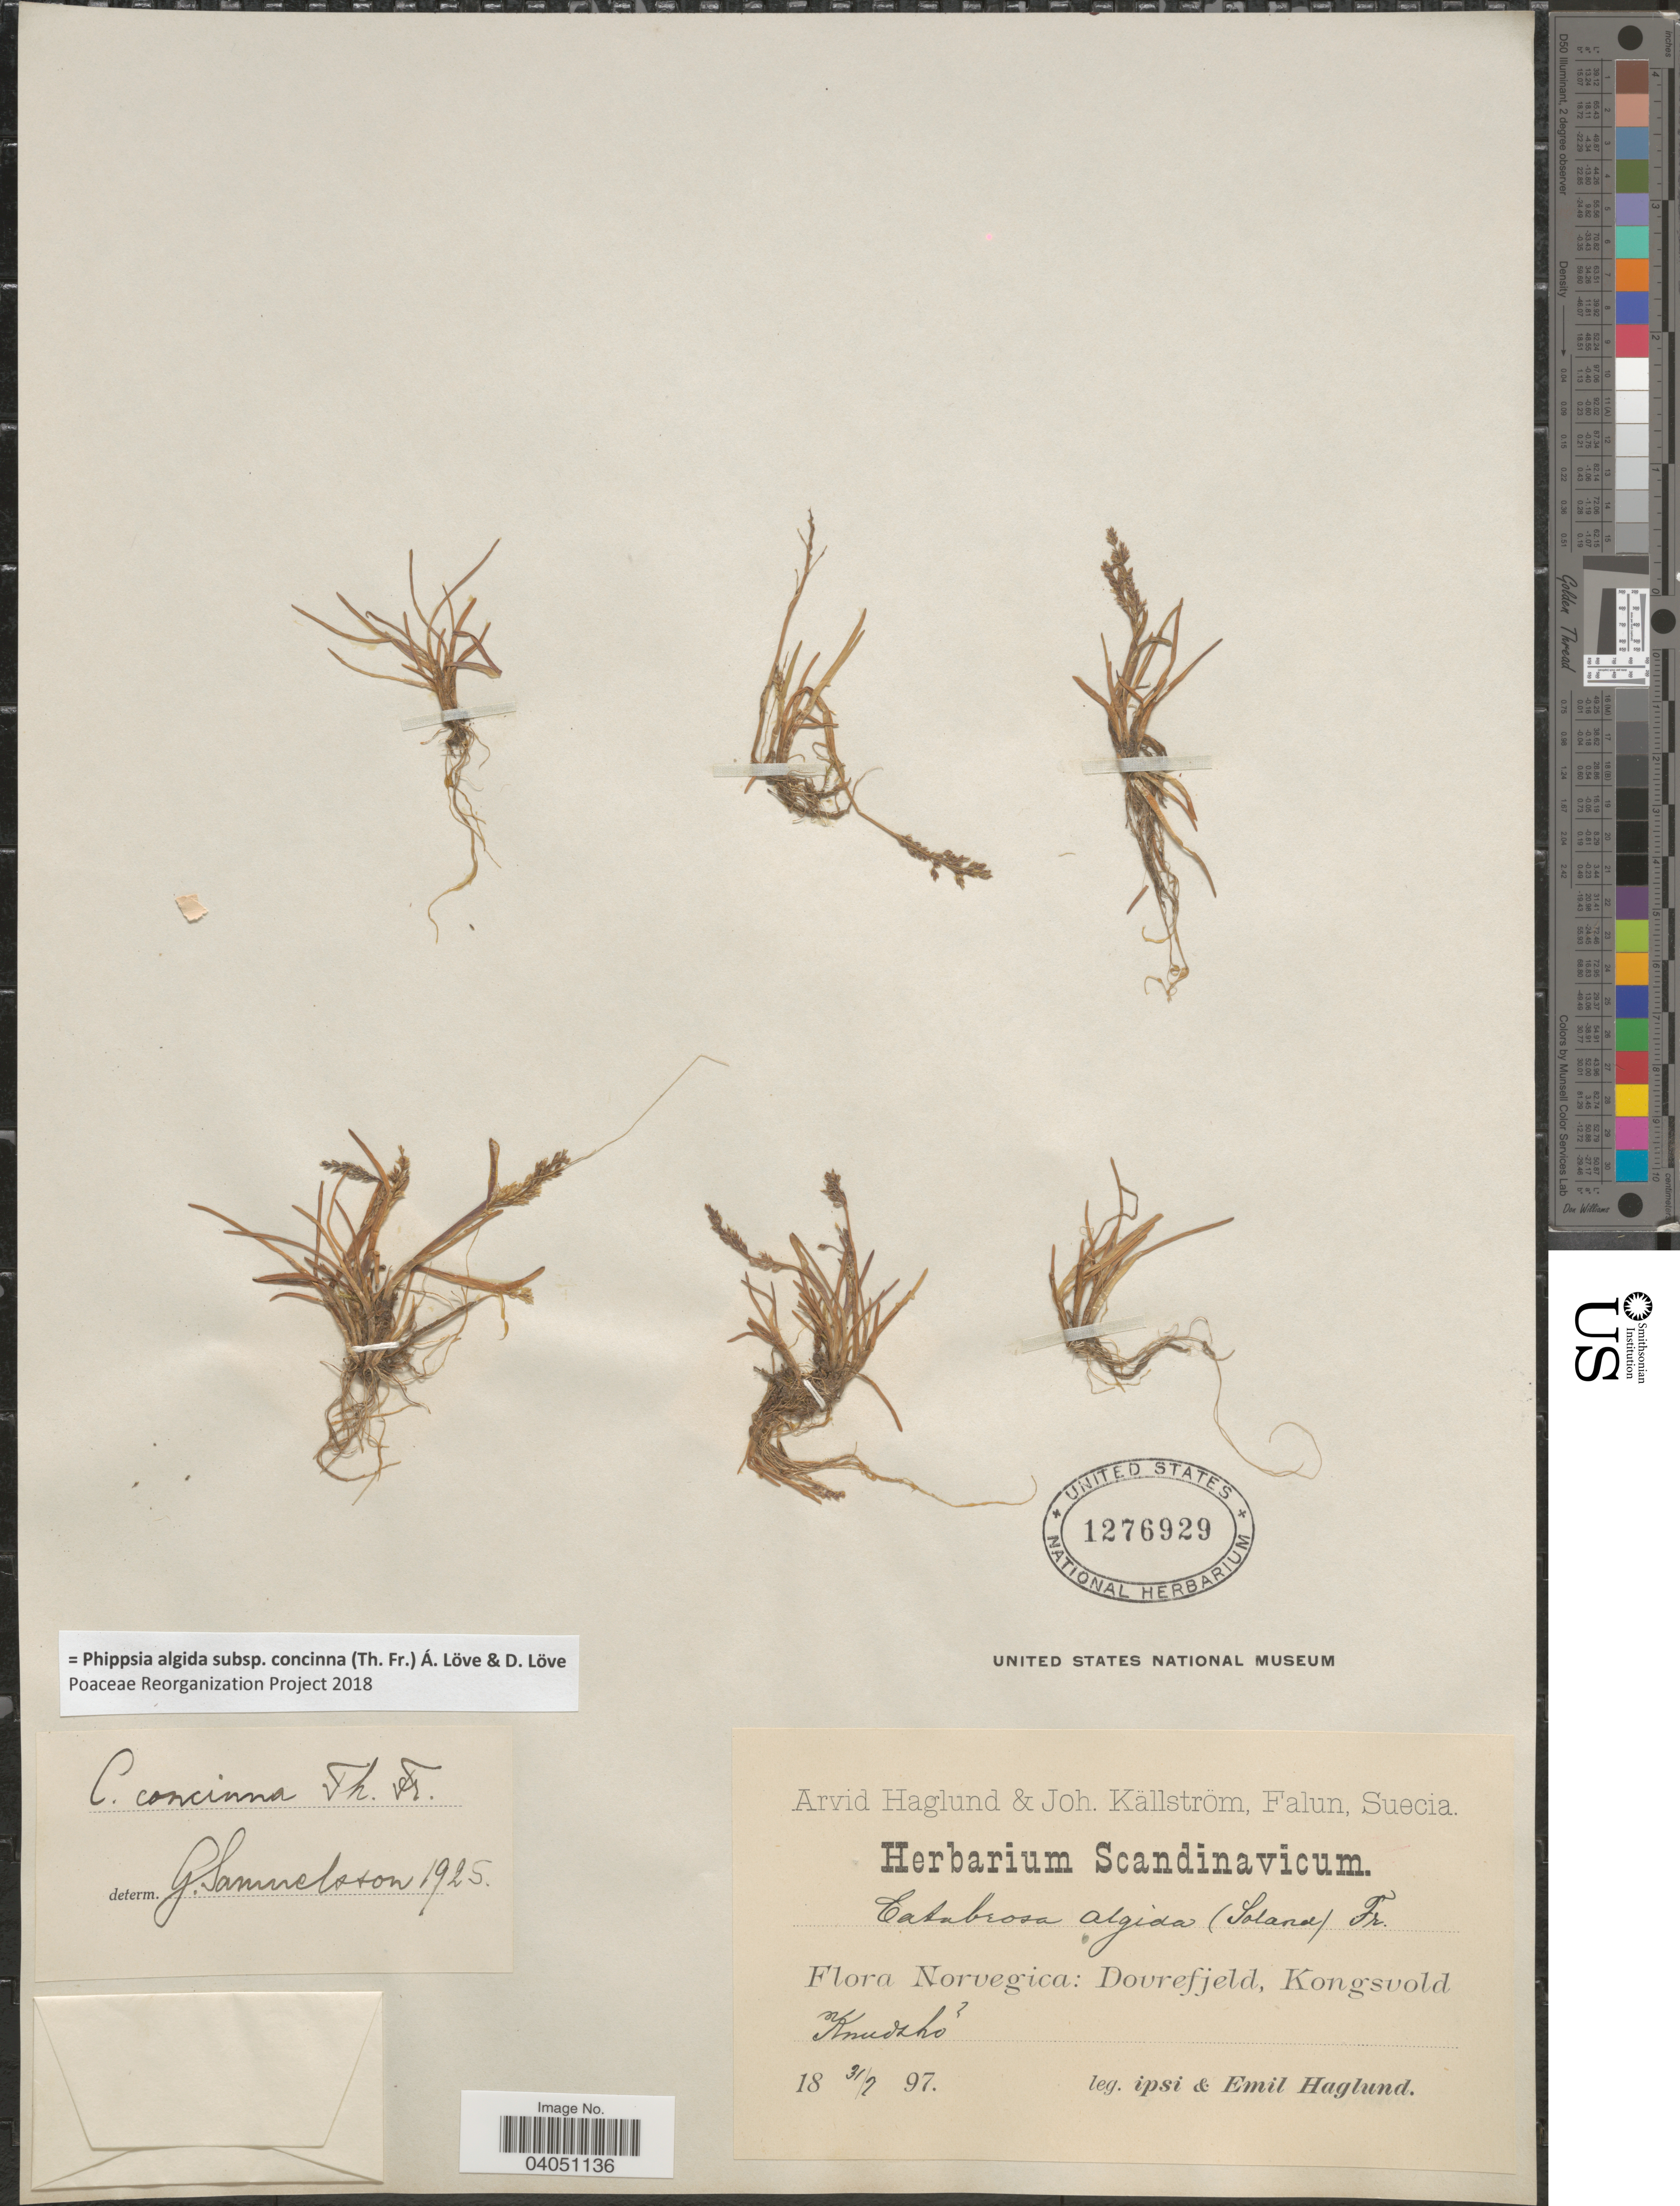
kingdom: Plantae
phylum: Tracheophyta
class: Liliopsida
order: Poales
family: Poaceae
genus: Phippsia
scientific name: Phippsia algida subsp. concinna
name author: (Th. Fr.) Á. Löve & D. Löve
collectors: A. Haglund & E. Haglund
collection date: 1897-07-31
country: Norway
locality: Norvegica: Dovrefjeld, Kongsvold. Knudsho.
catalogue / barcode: US 1276929